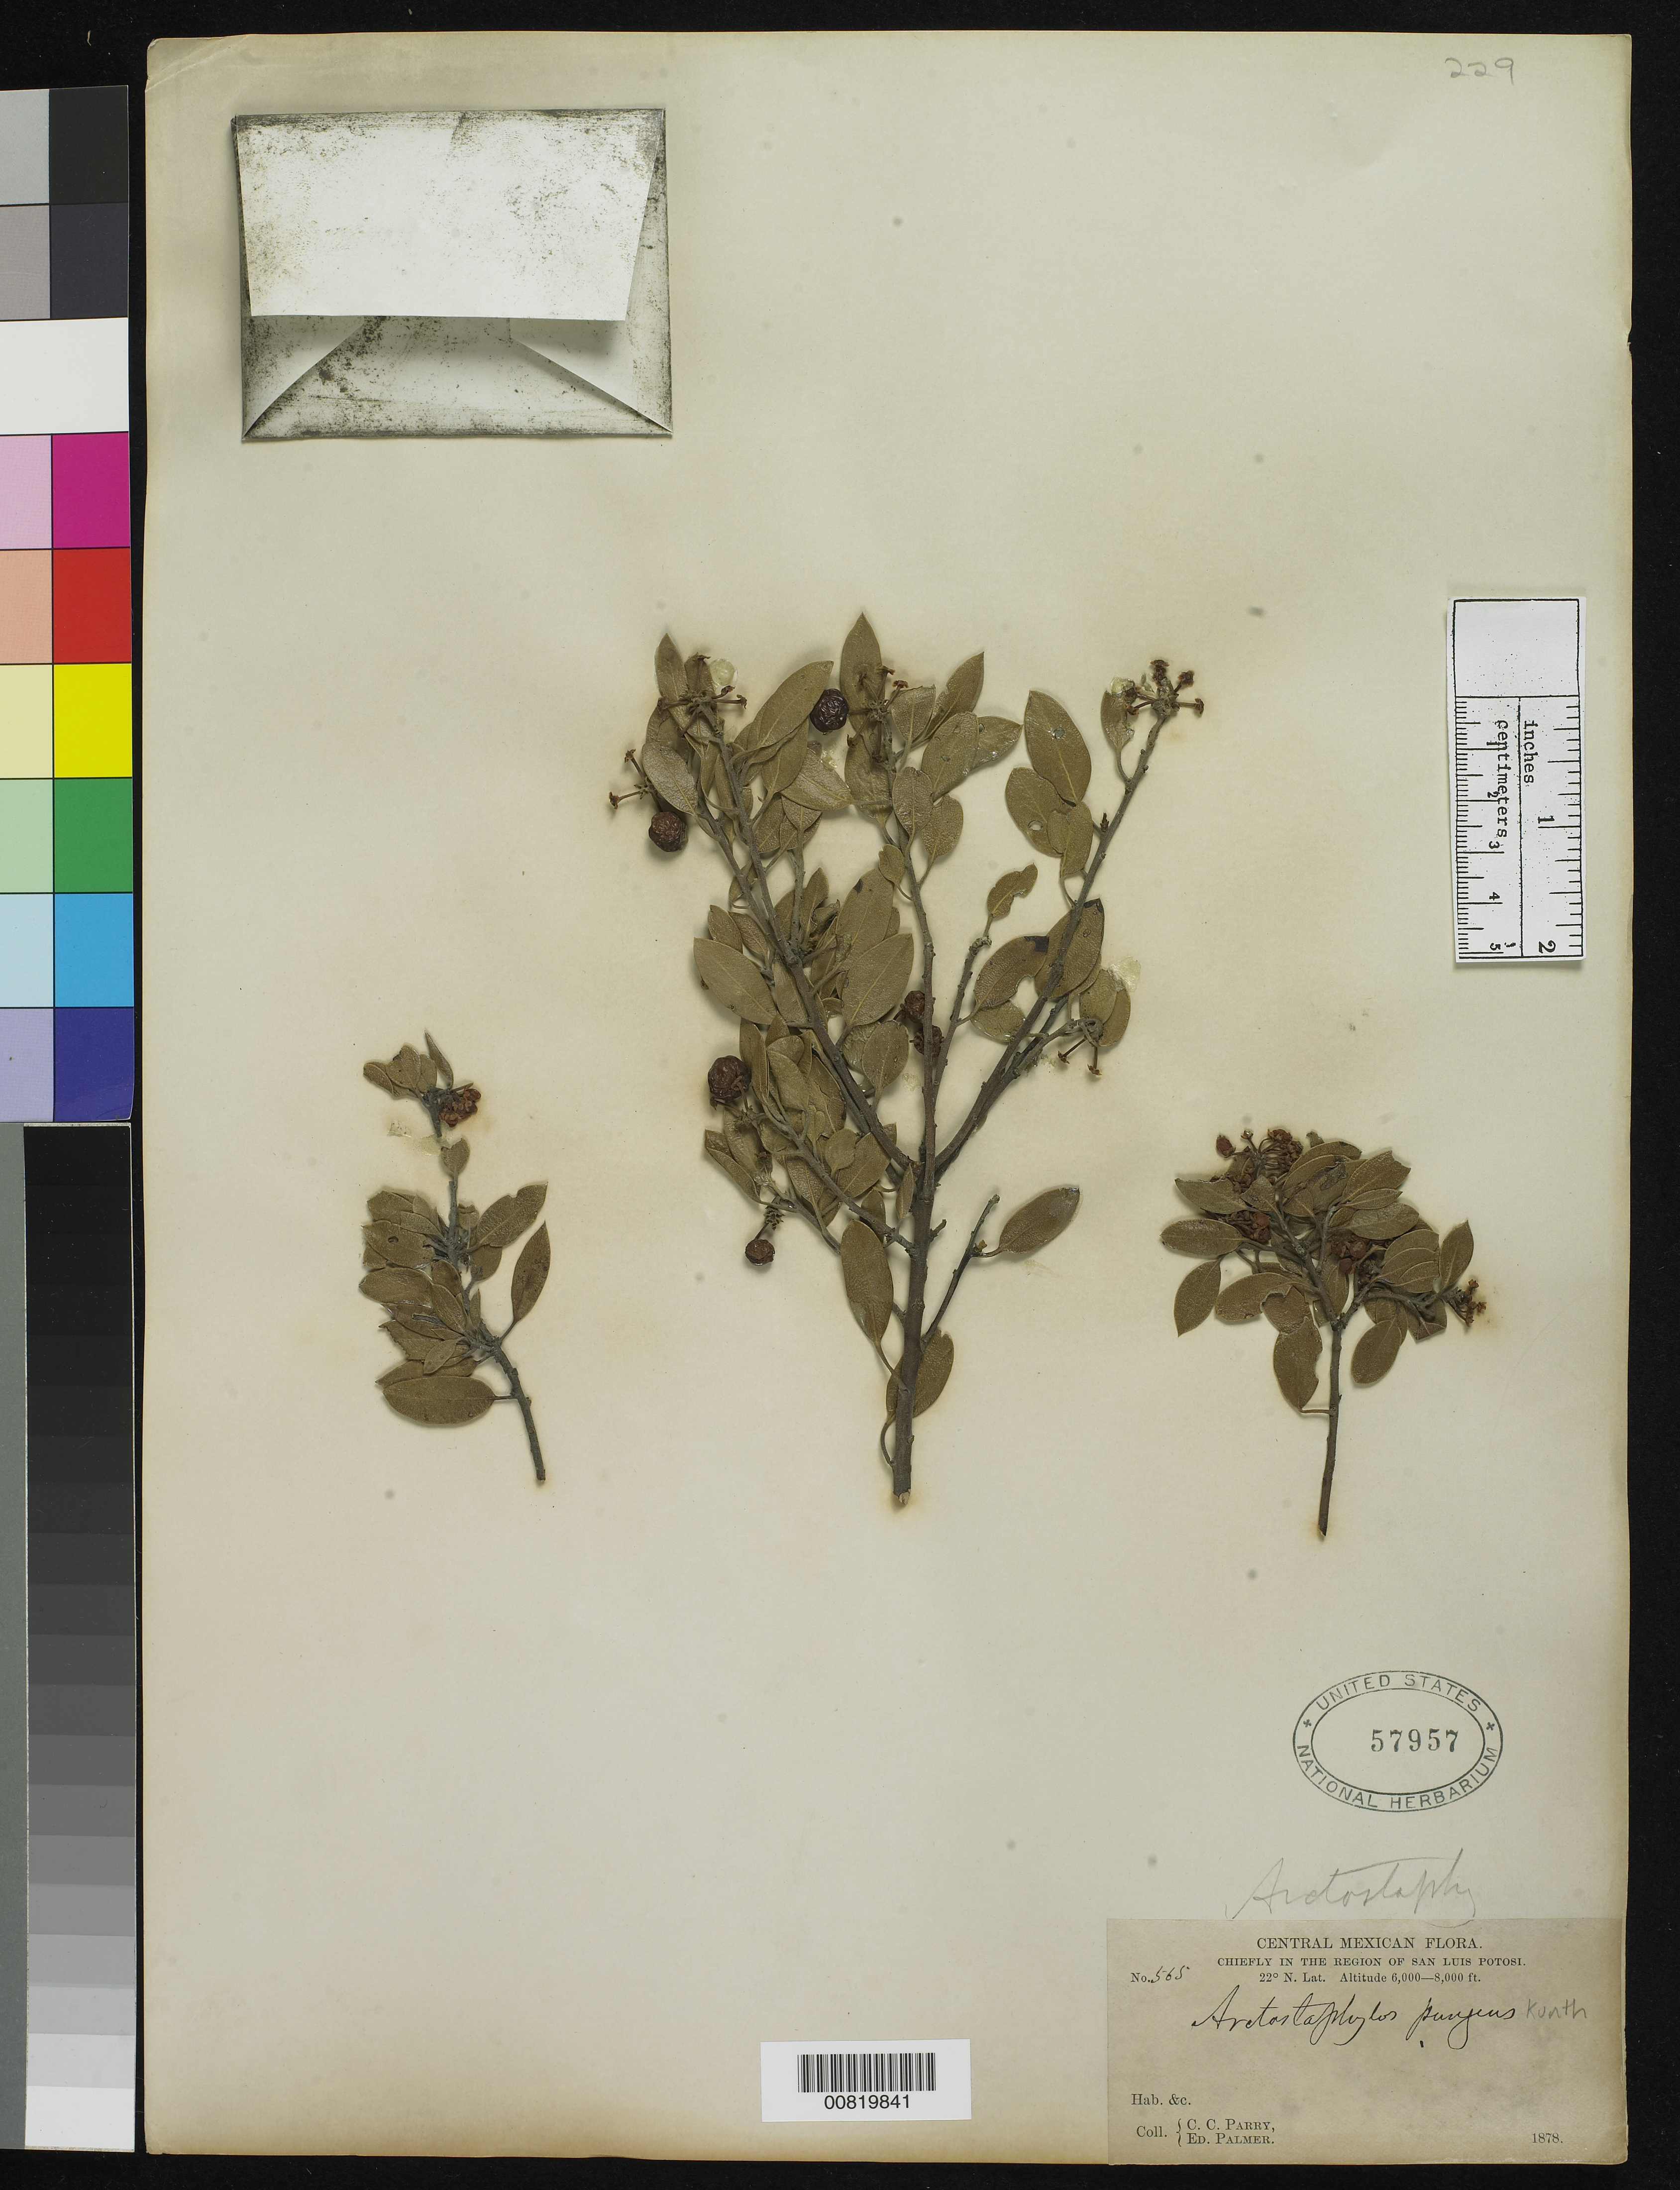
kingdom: Plantae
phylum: Tracheophyta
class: Magnoliopsida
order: Ericales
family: Ericaceae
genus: Arctostaphylos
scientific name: Arctostaphylos pungens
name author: Kunth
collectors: C. C. Parry & E. Palmer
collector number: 565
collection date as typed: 1878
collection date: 1878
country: Mexico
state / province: San Luis Potosí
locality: Chiefly in the region of San Luis Potosí.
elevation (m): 1829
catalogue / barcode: US 57957